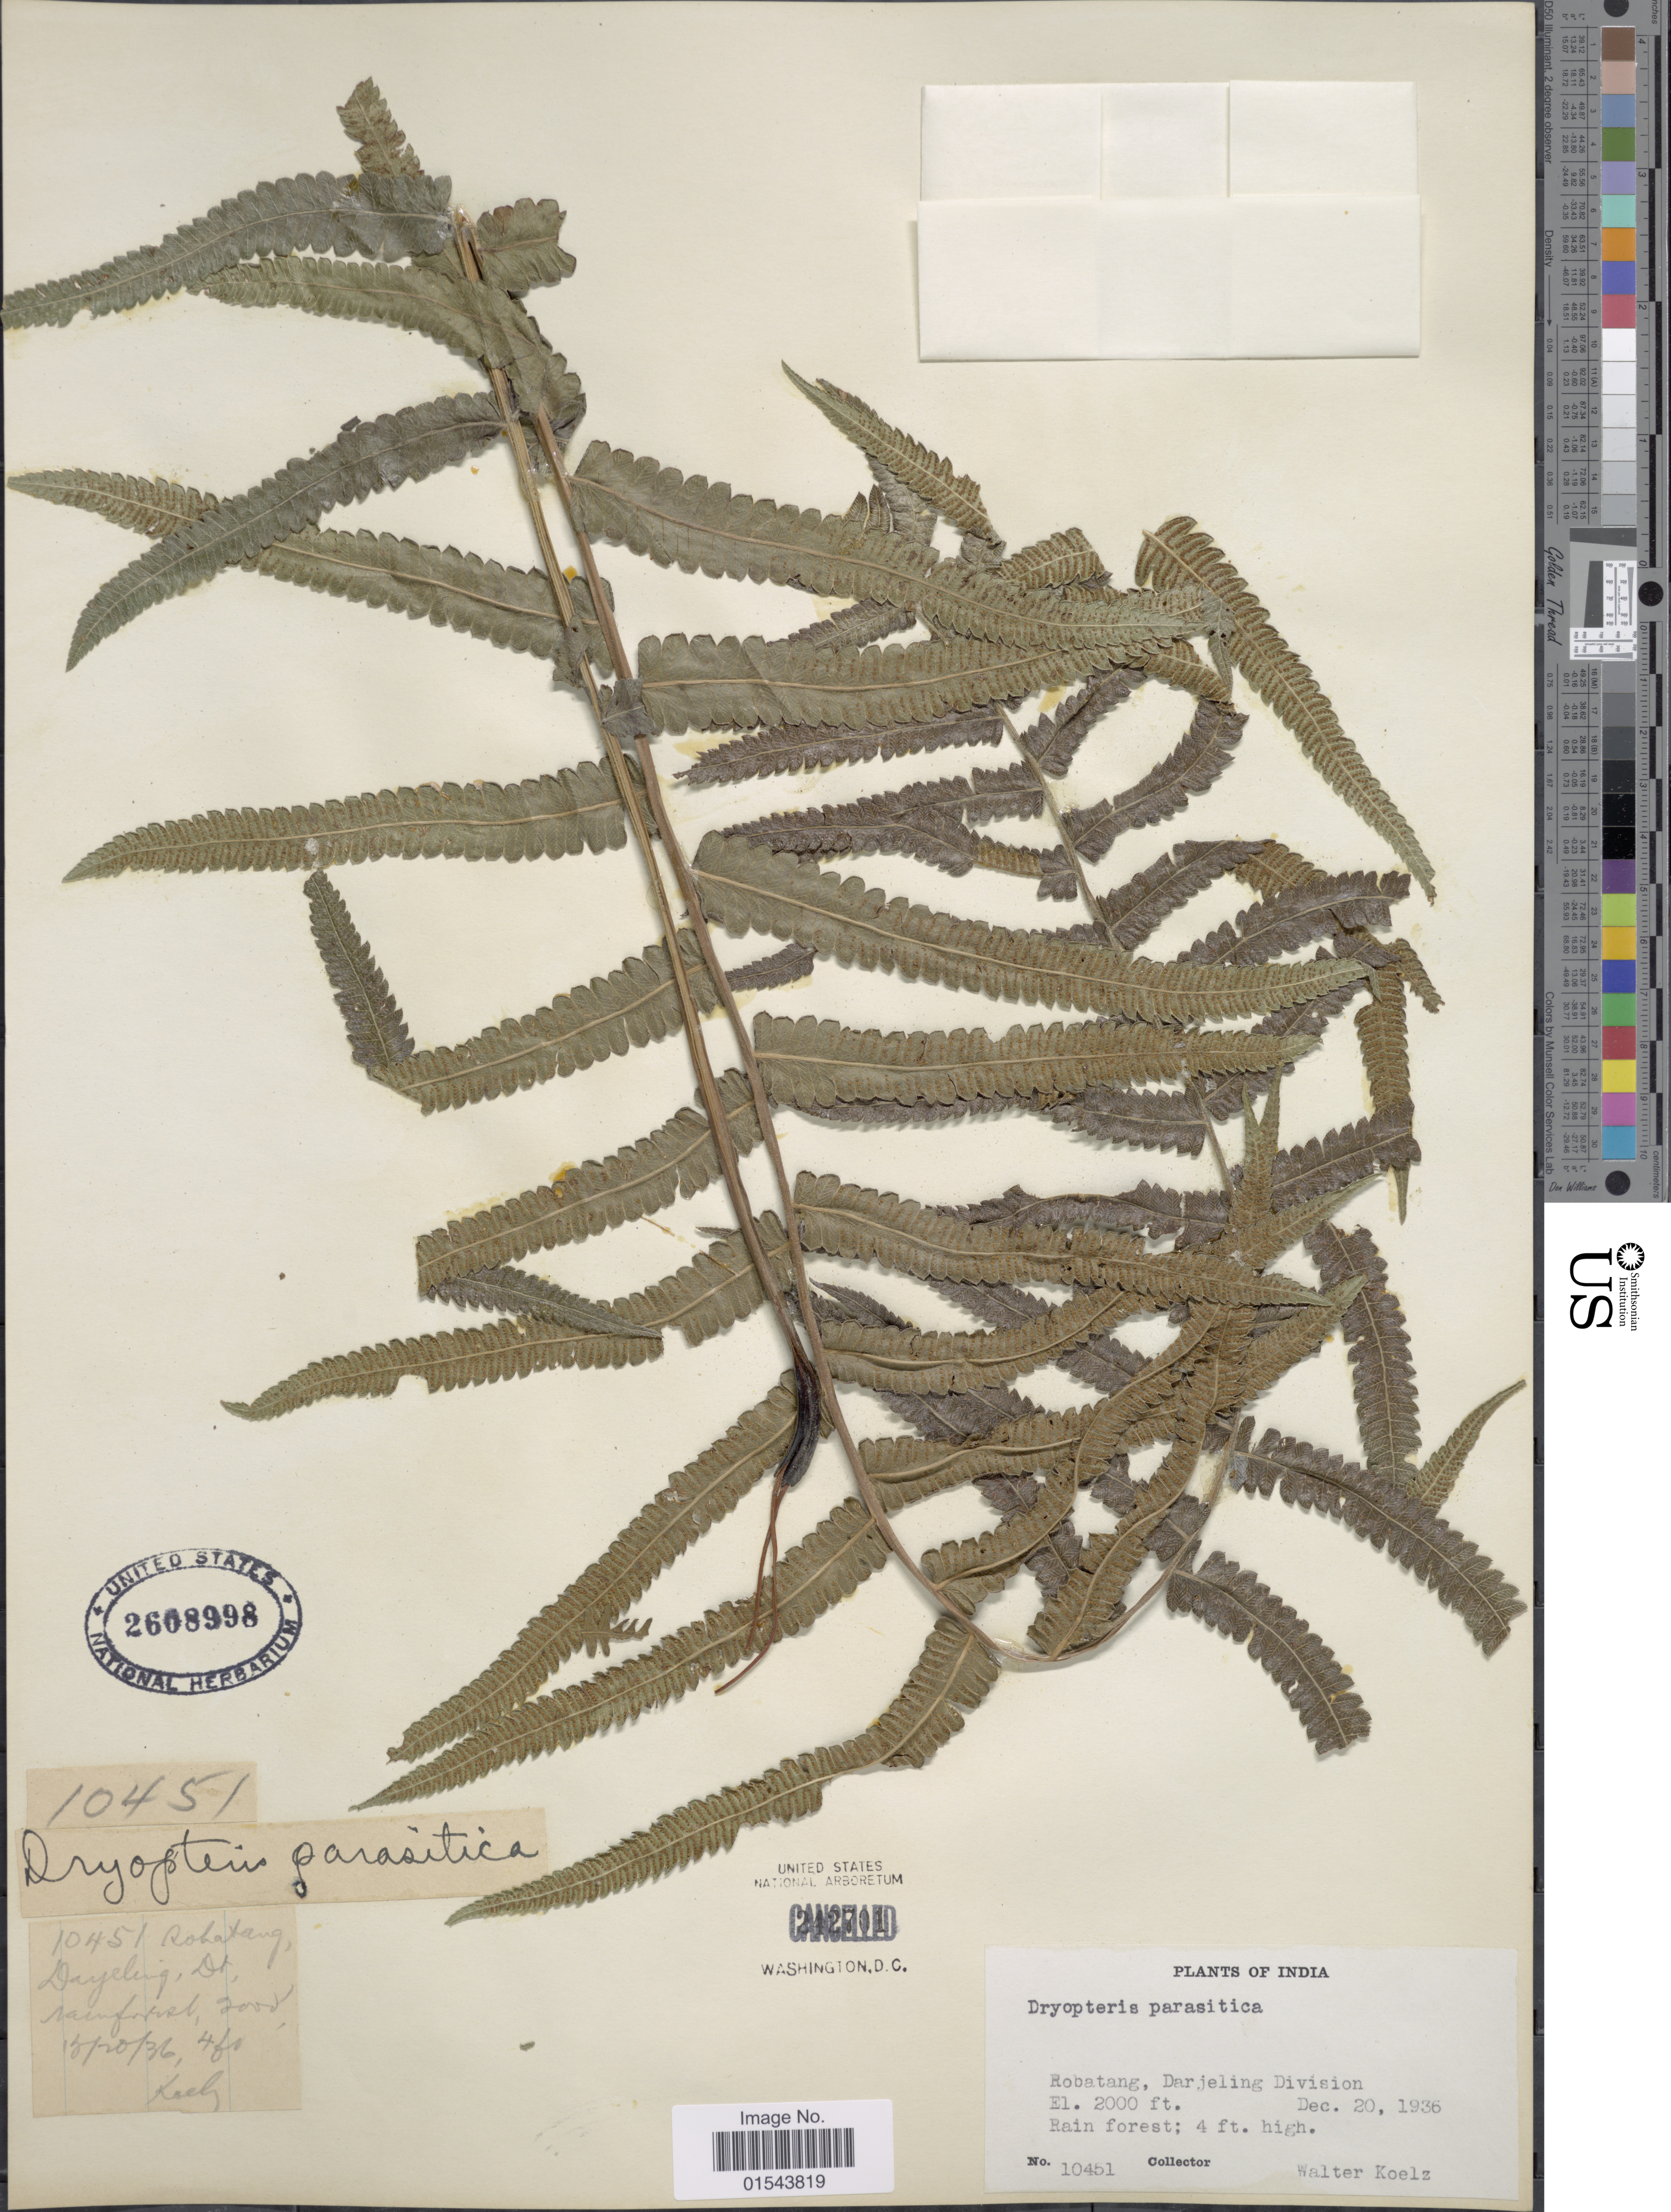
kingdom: Plantae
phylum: Tracheophyta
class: Polypodiopsida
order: Polypodiales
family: Thelypteridaceae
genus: Christella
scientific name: Christella parasitica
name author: (L.) H. Lév.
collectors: W. N. Koelz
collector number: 10451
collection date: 1936-12-20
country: India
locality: Robatnagm Darjeling Doivision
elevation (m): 610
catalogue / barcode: US 2608998